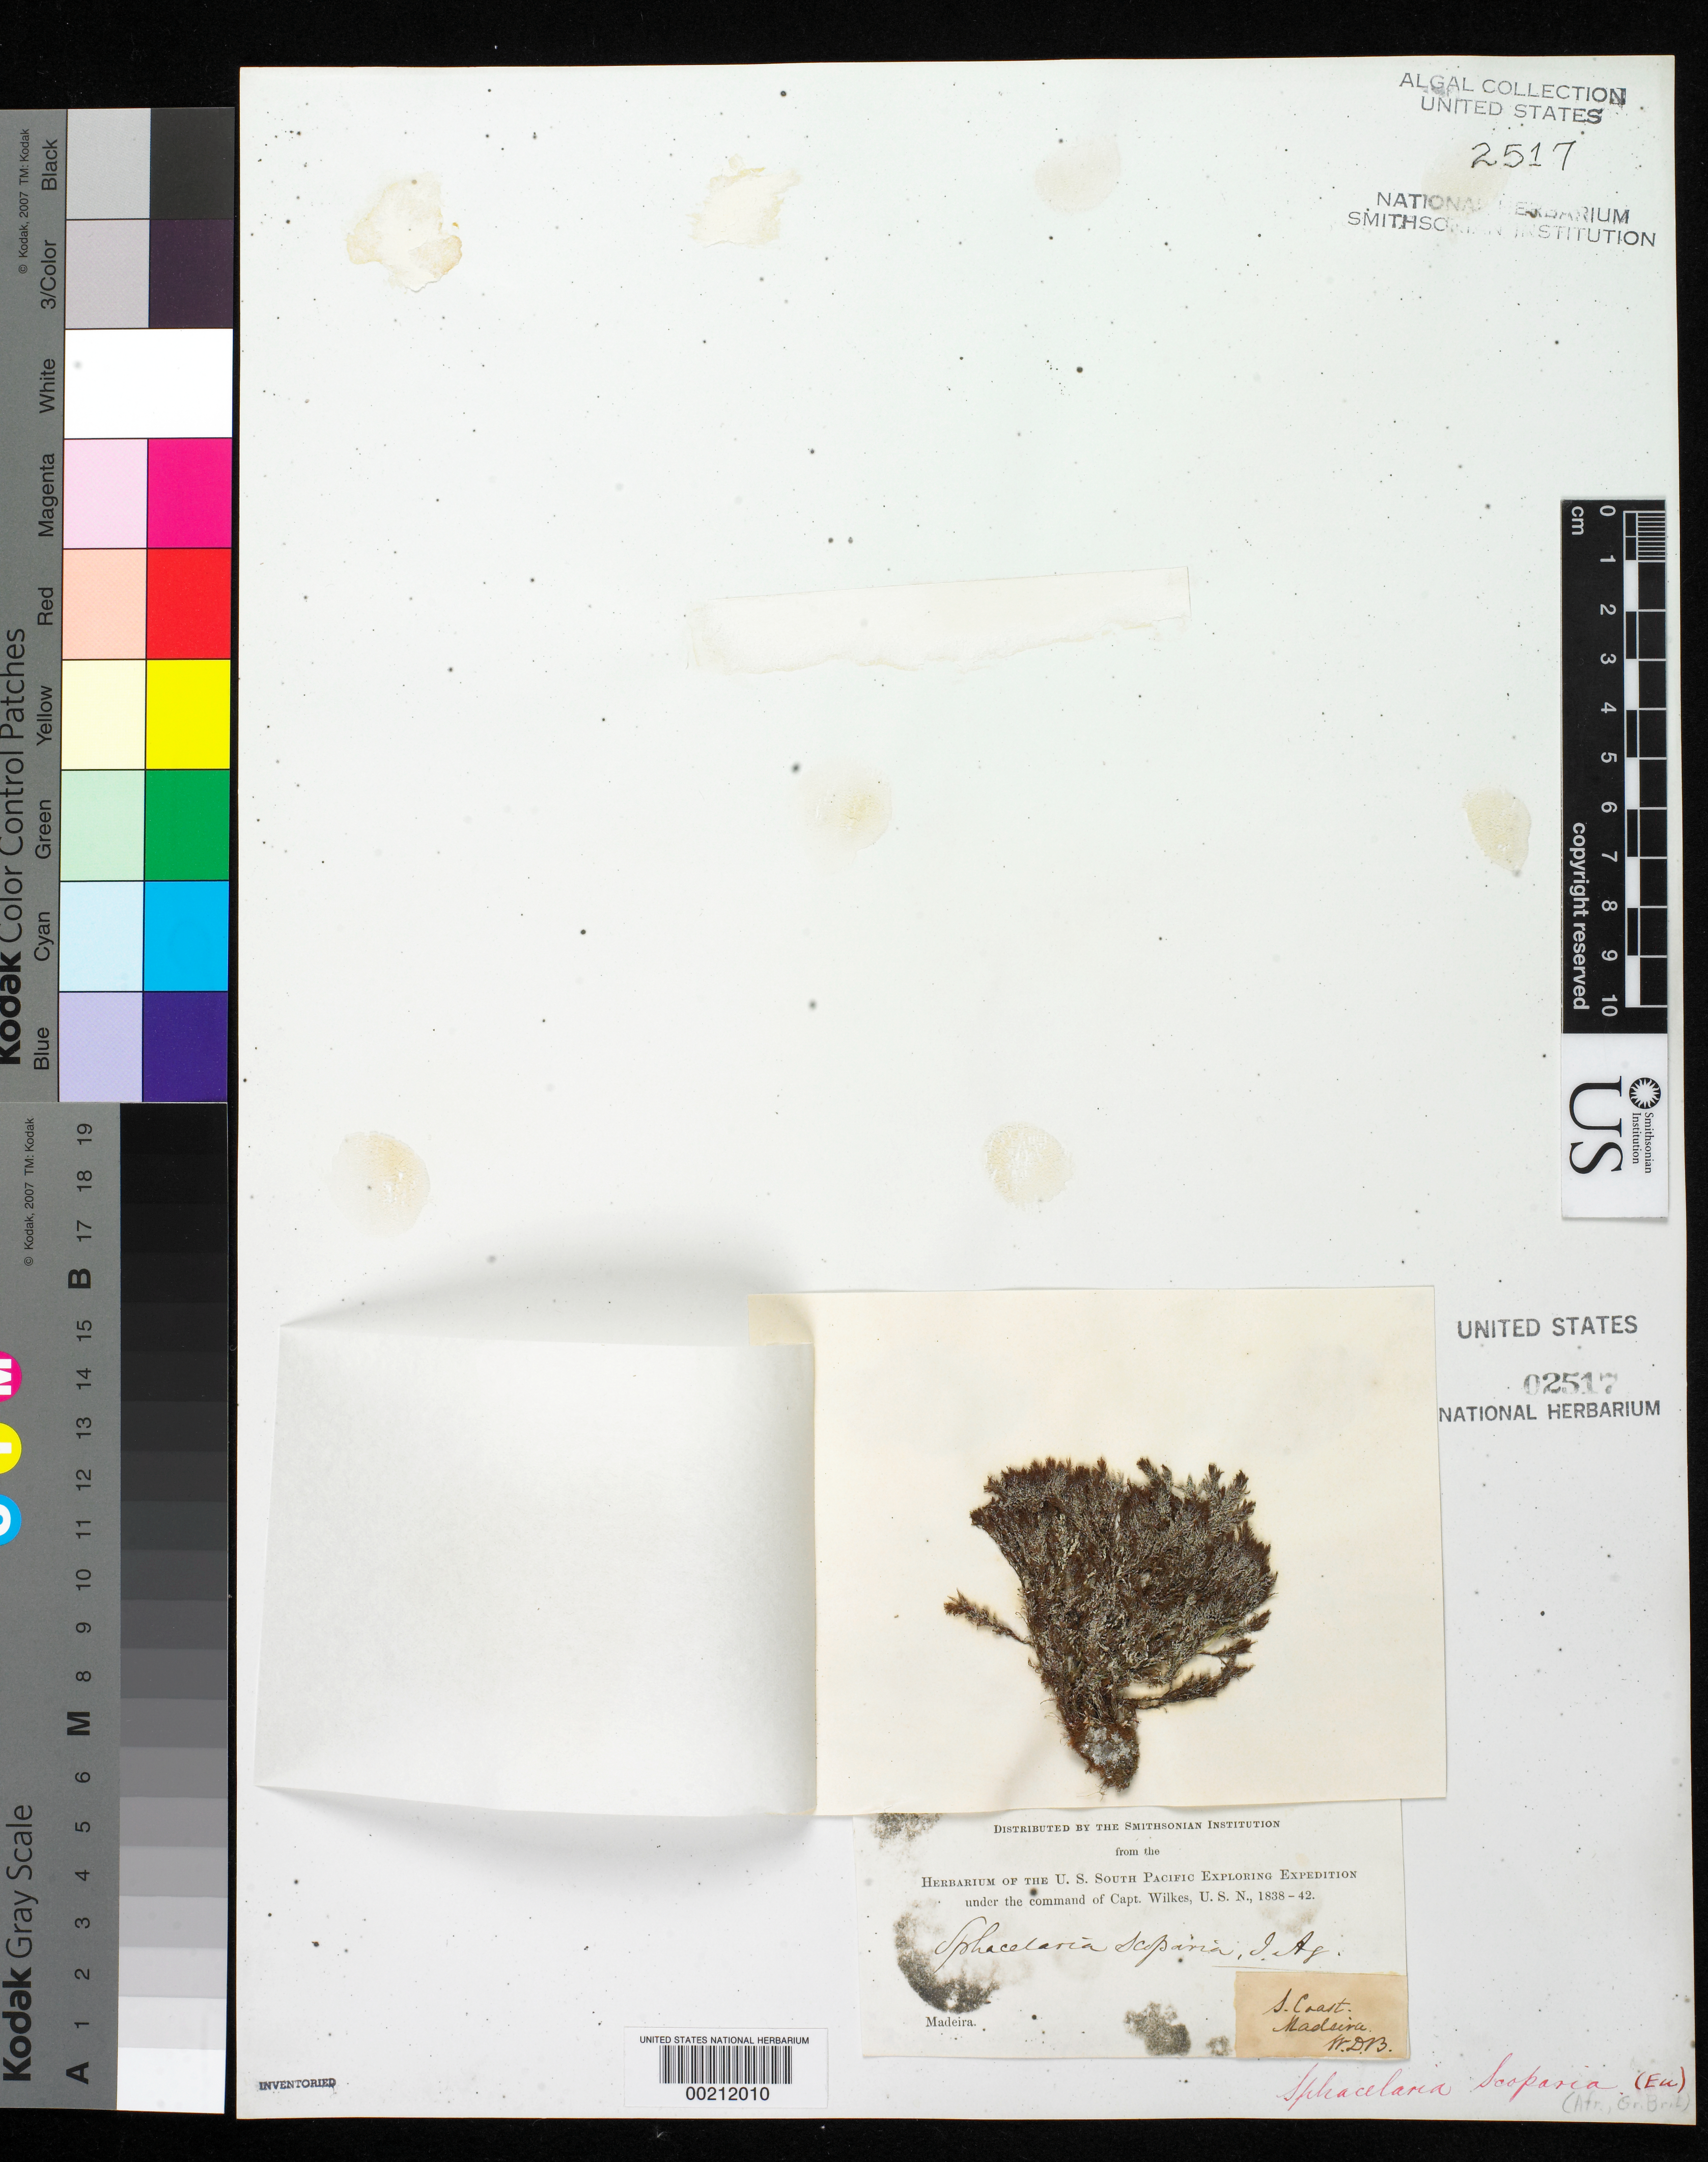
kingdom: Chromista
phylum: Ochrophyta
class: Phaeophyceae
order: Sphacelariales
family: Sphacelariaceae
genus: Sphacelaria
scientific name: Sphacelaria scoparia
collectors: W. D. Brackenridge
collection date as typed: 1838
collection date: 1838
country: Portugal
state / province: Madeira (Aut. Reg.)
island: Madeira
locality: South coast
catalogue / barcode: US 2517